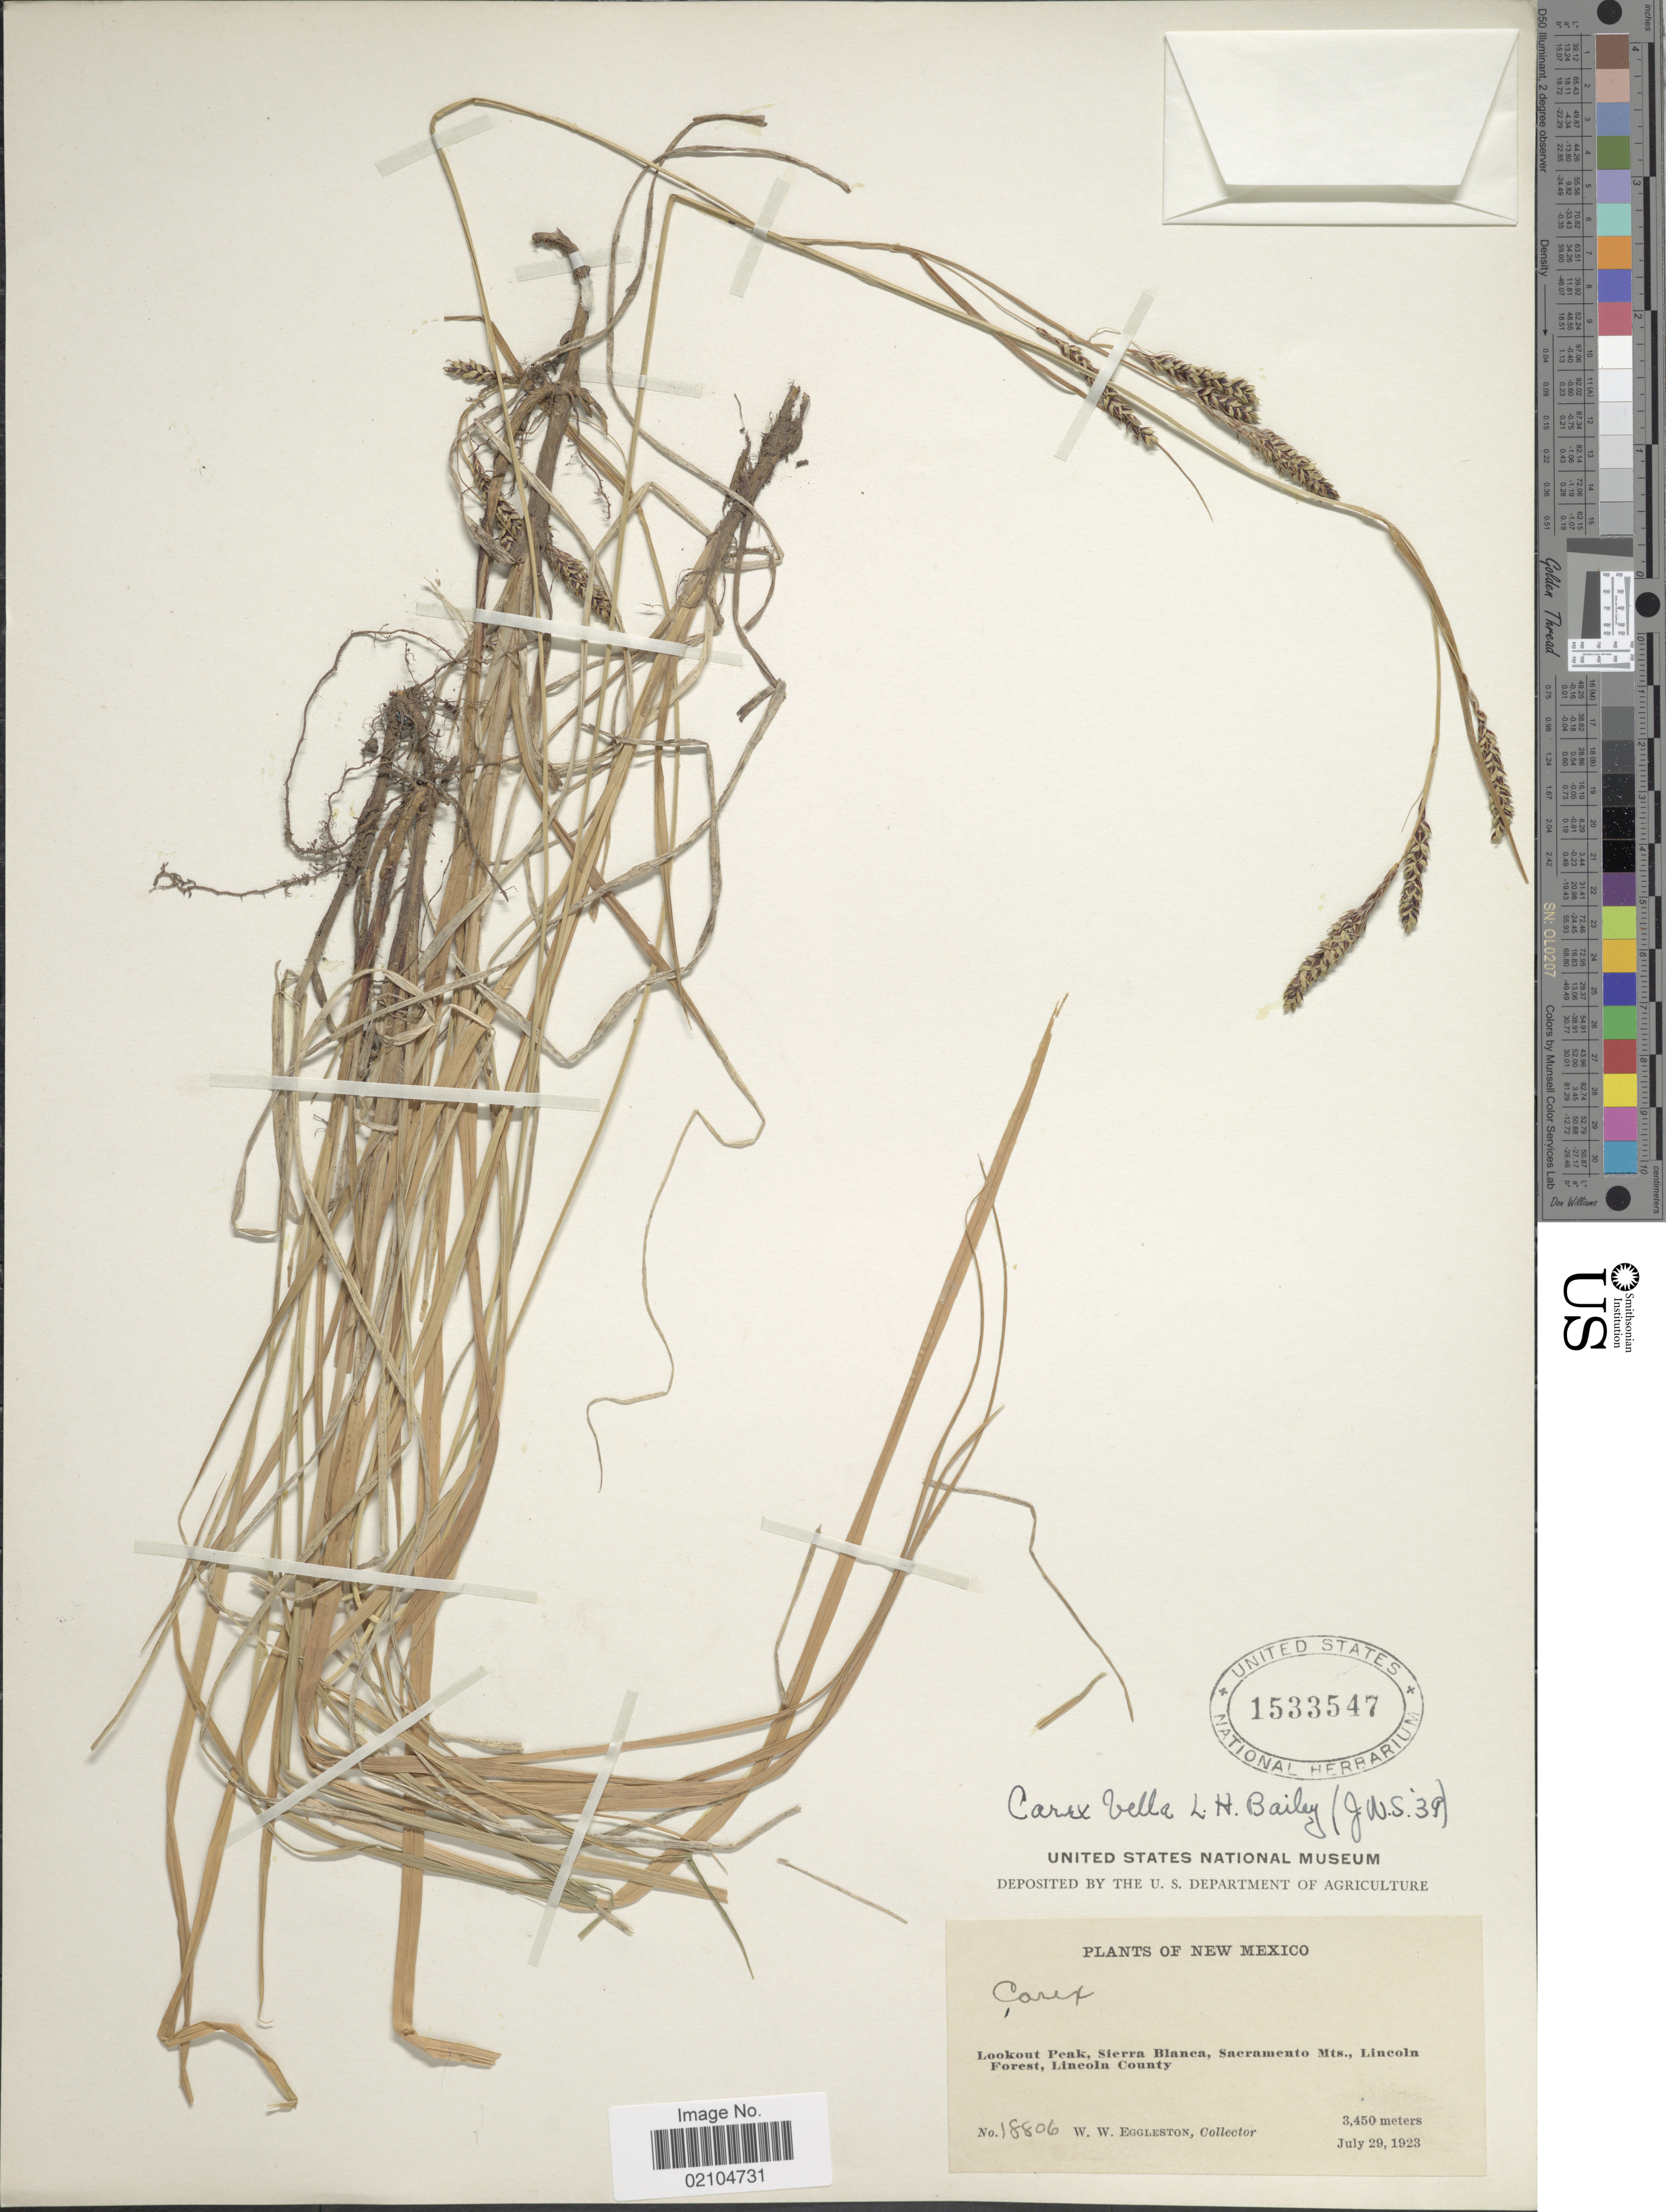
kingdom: Plantae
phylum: Tracheophyta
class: Liliopsida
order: Poales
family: Cyperaceae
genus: Carex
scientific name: Carex bella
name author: L.H. Bailey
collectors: W. W. Eggleston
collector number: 18806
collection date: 1923-07-29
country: United States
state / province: New Mexico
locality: Lookout Peak, Sierra Blanca, Sacramento Mts., Lincoln Forest, Lincoln County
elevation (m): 3450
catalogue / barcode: US 1533547